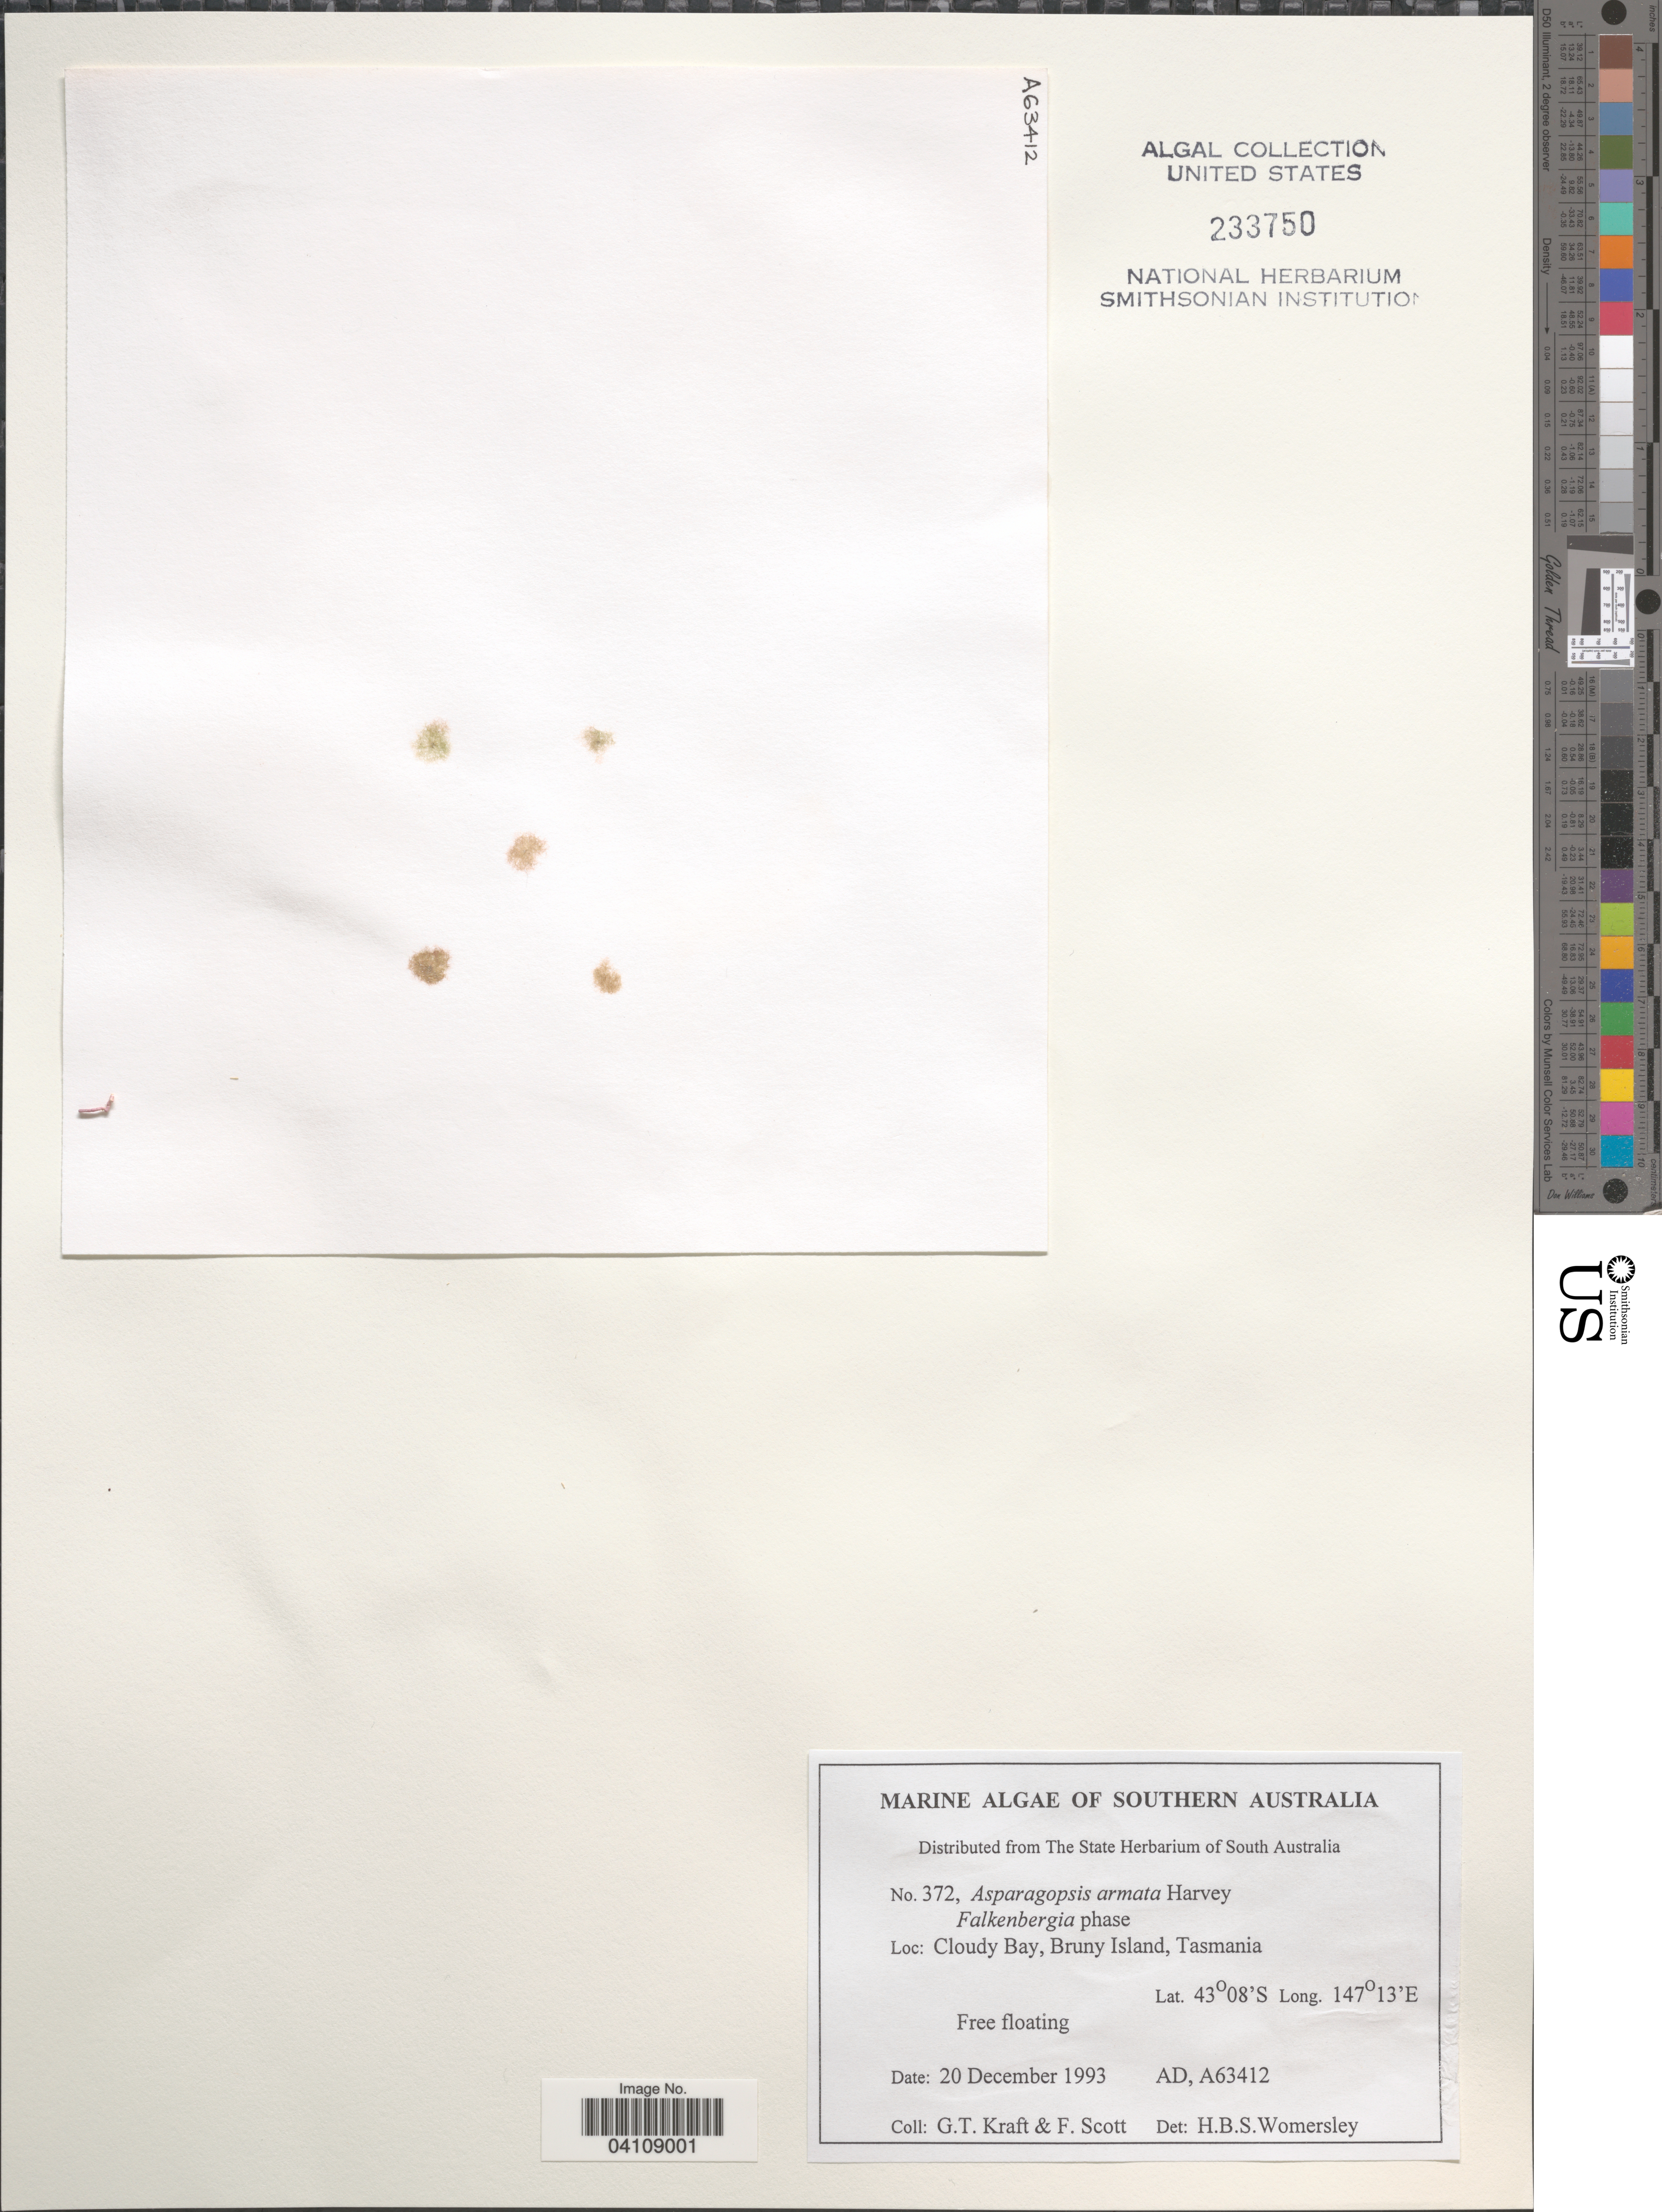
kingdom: Plantae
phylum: Rhodophyta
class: Florideophyceae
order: Bonnemaisoniales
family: Bonnemaisoniaceae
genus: Asparagopsis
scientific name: Asparagopsis armata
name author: Harv.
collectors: G. T. Kraft & F. Scott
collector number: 372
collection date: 1993-12-20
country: Australia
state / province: Tasmania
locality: Southern Australia. Cloudy Bay, Bruny Island.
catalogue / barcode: US 233750